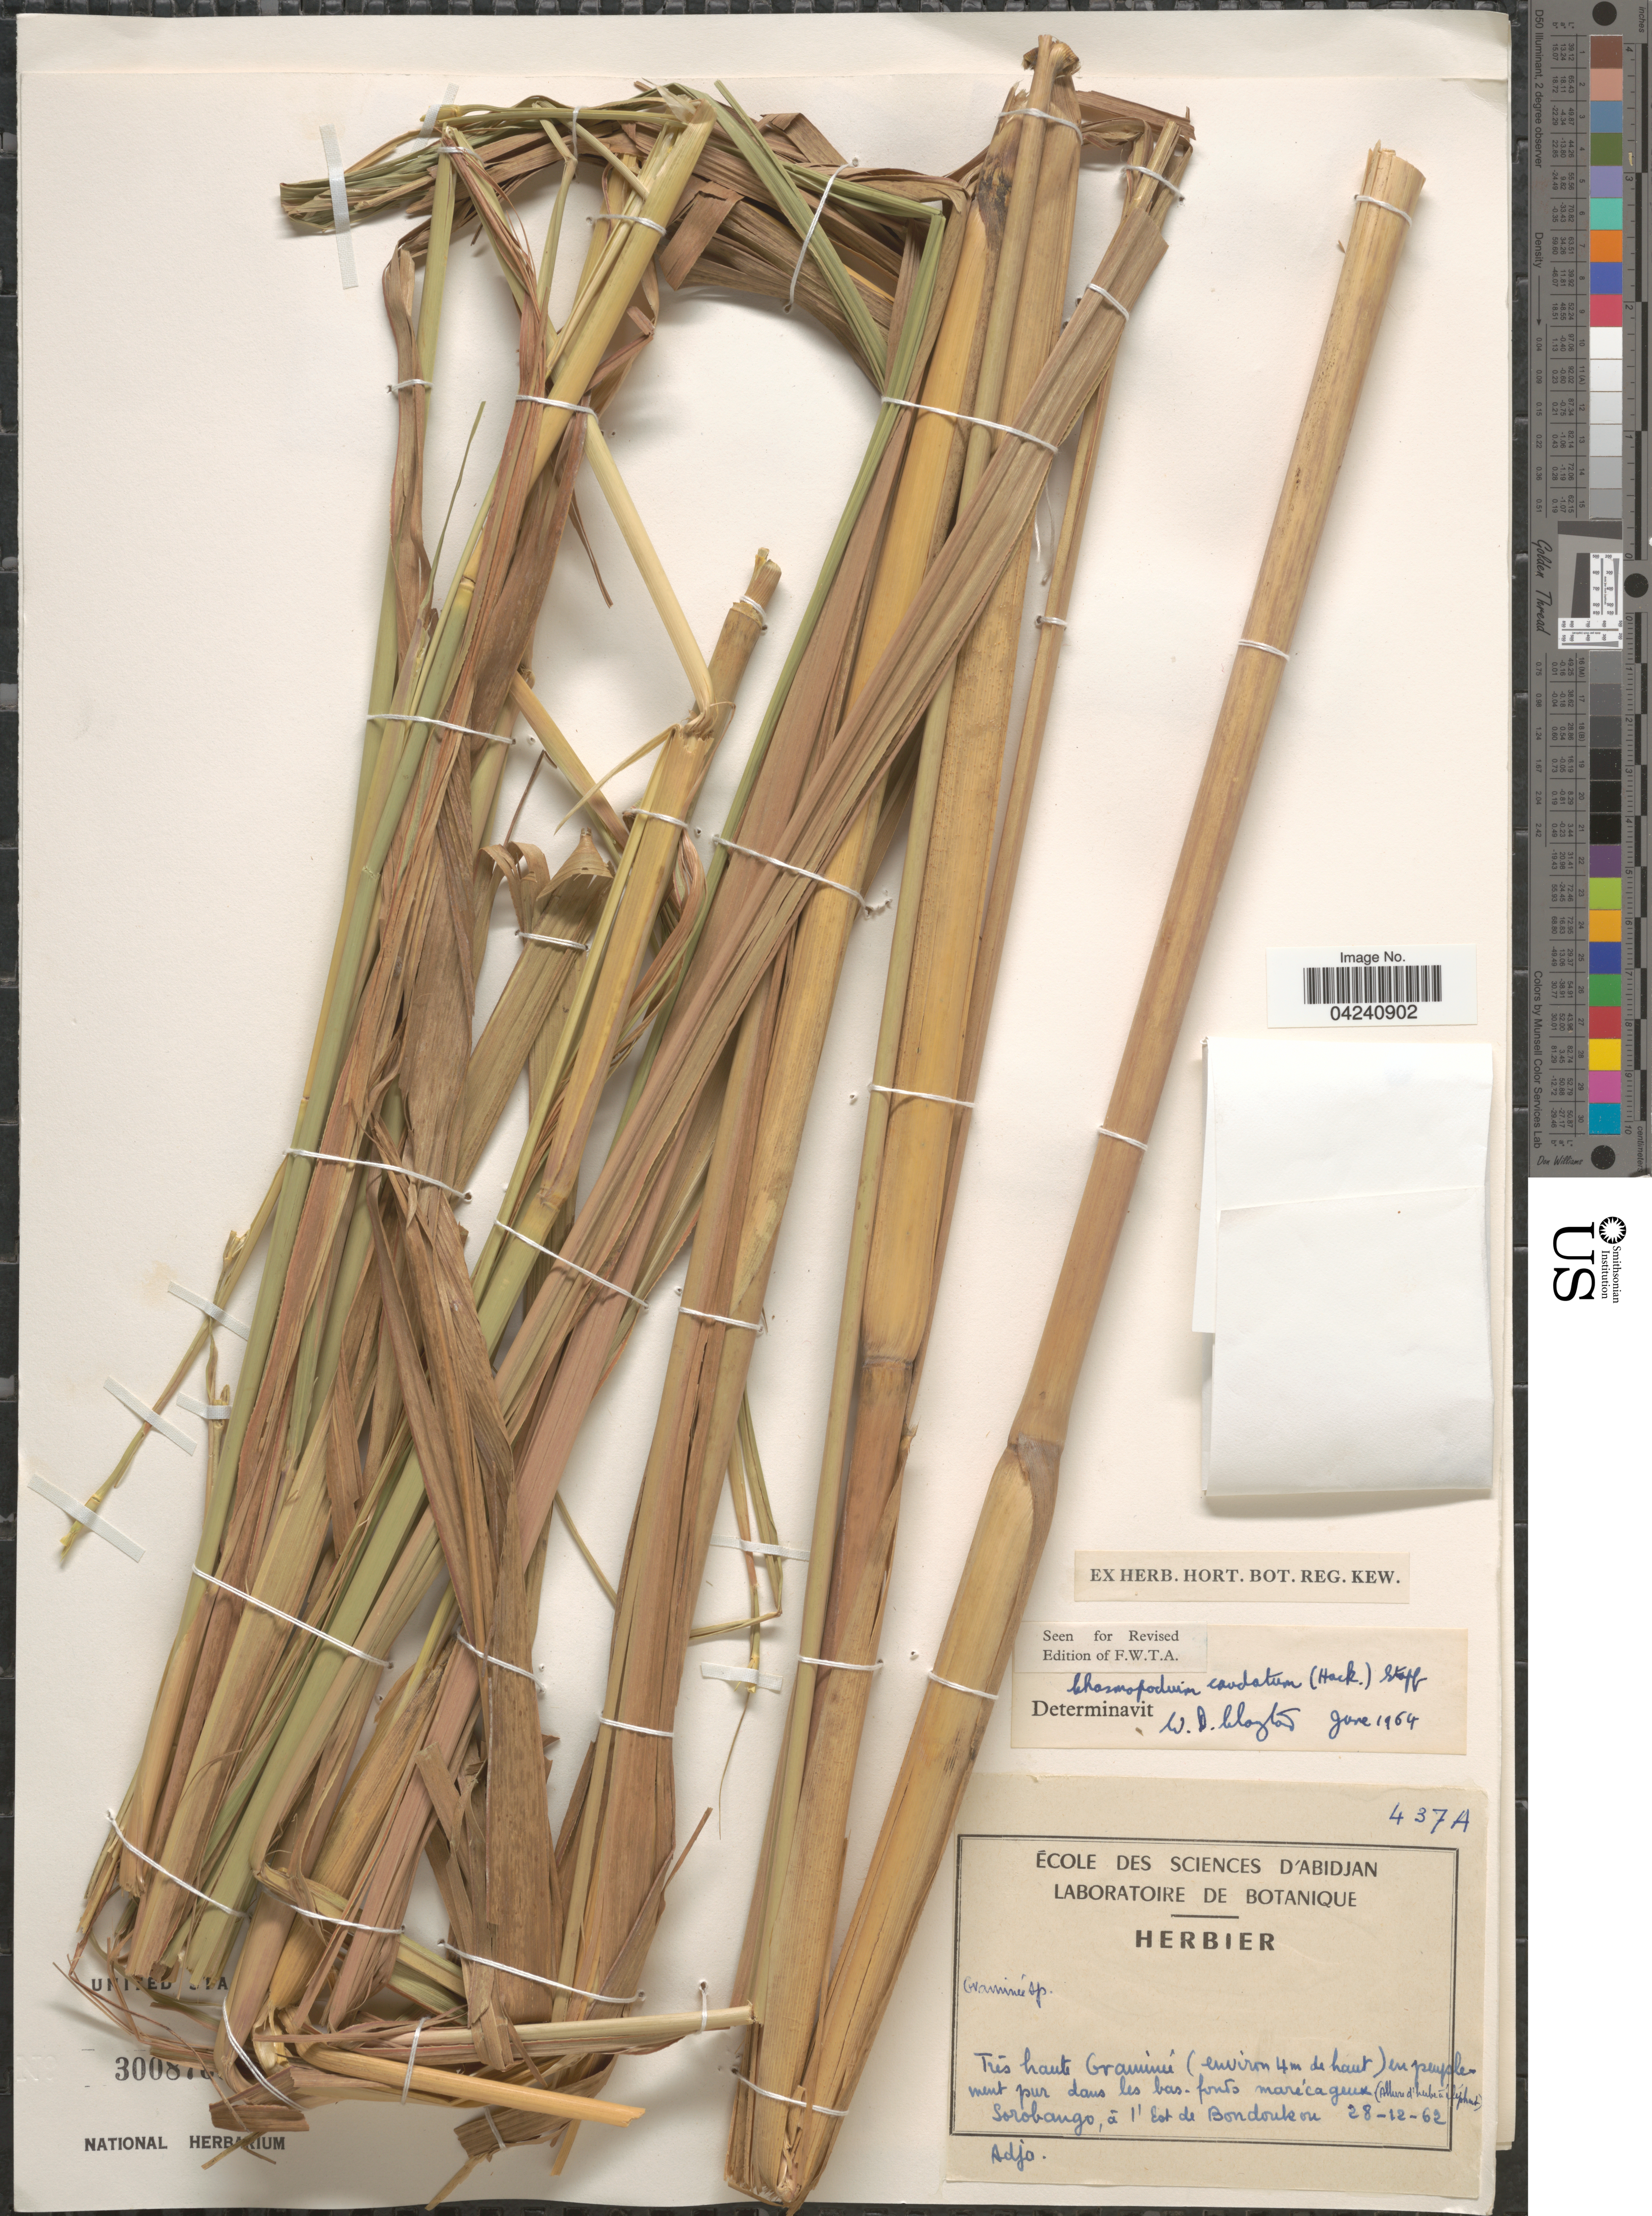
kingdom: Plantae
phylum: Tracheophyta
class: Liliopsida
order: Poales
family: Poaceae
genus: Chasmopodium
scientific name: Chasmopodium caudatum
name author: (Hack.) Stapf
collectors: Adjo.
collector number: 437A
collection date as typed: Transcribed d/m/y: 28/12/62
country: Ivory Coast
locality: Très haute Gramineé (environ 4m de haut) en [illegible text] pur dans les bas-fonts marécageux (Allure d'hube à [illegible text]). Sorobango, à l'Est de Bondoukou.